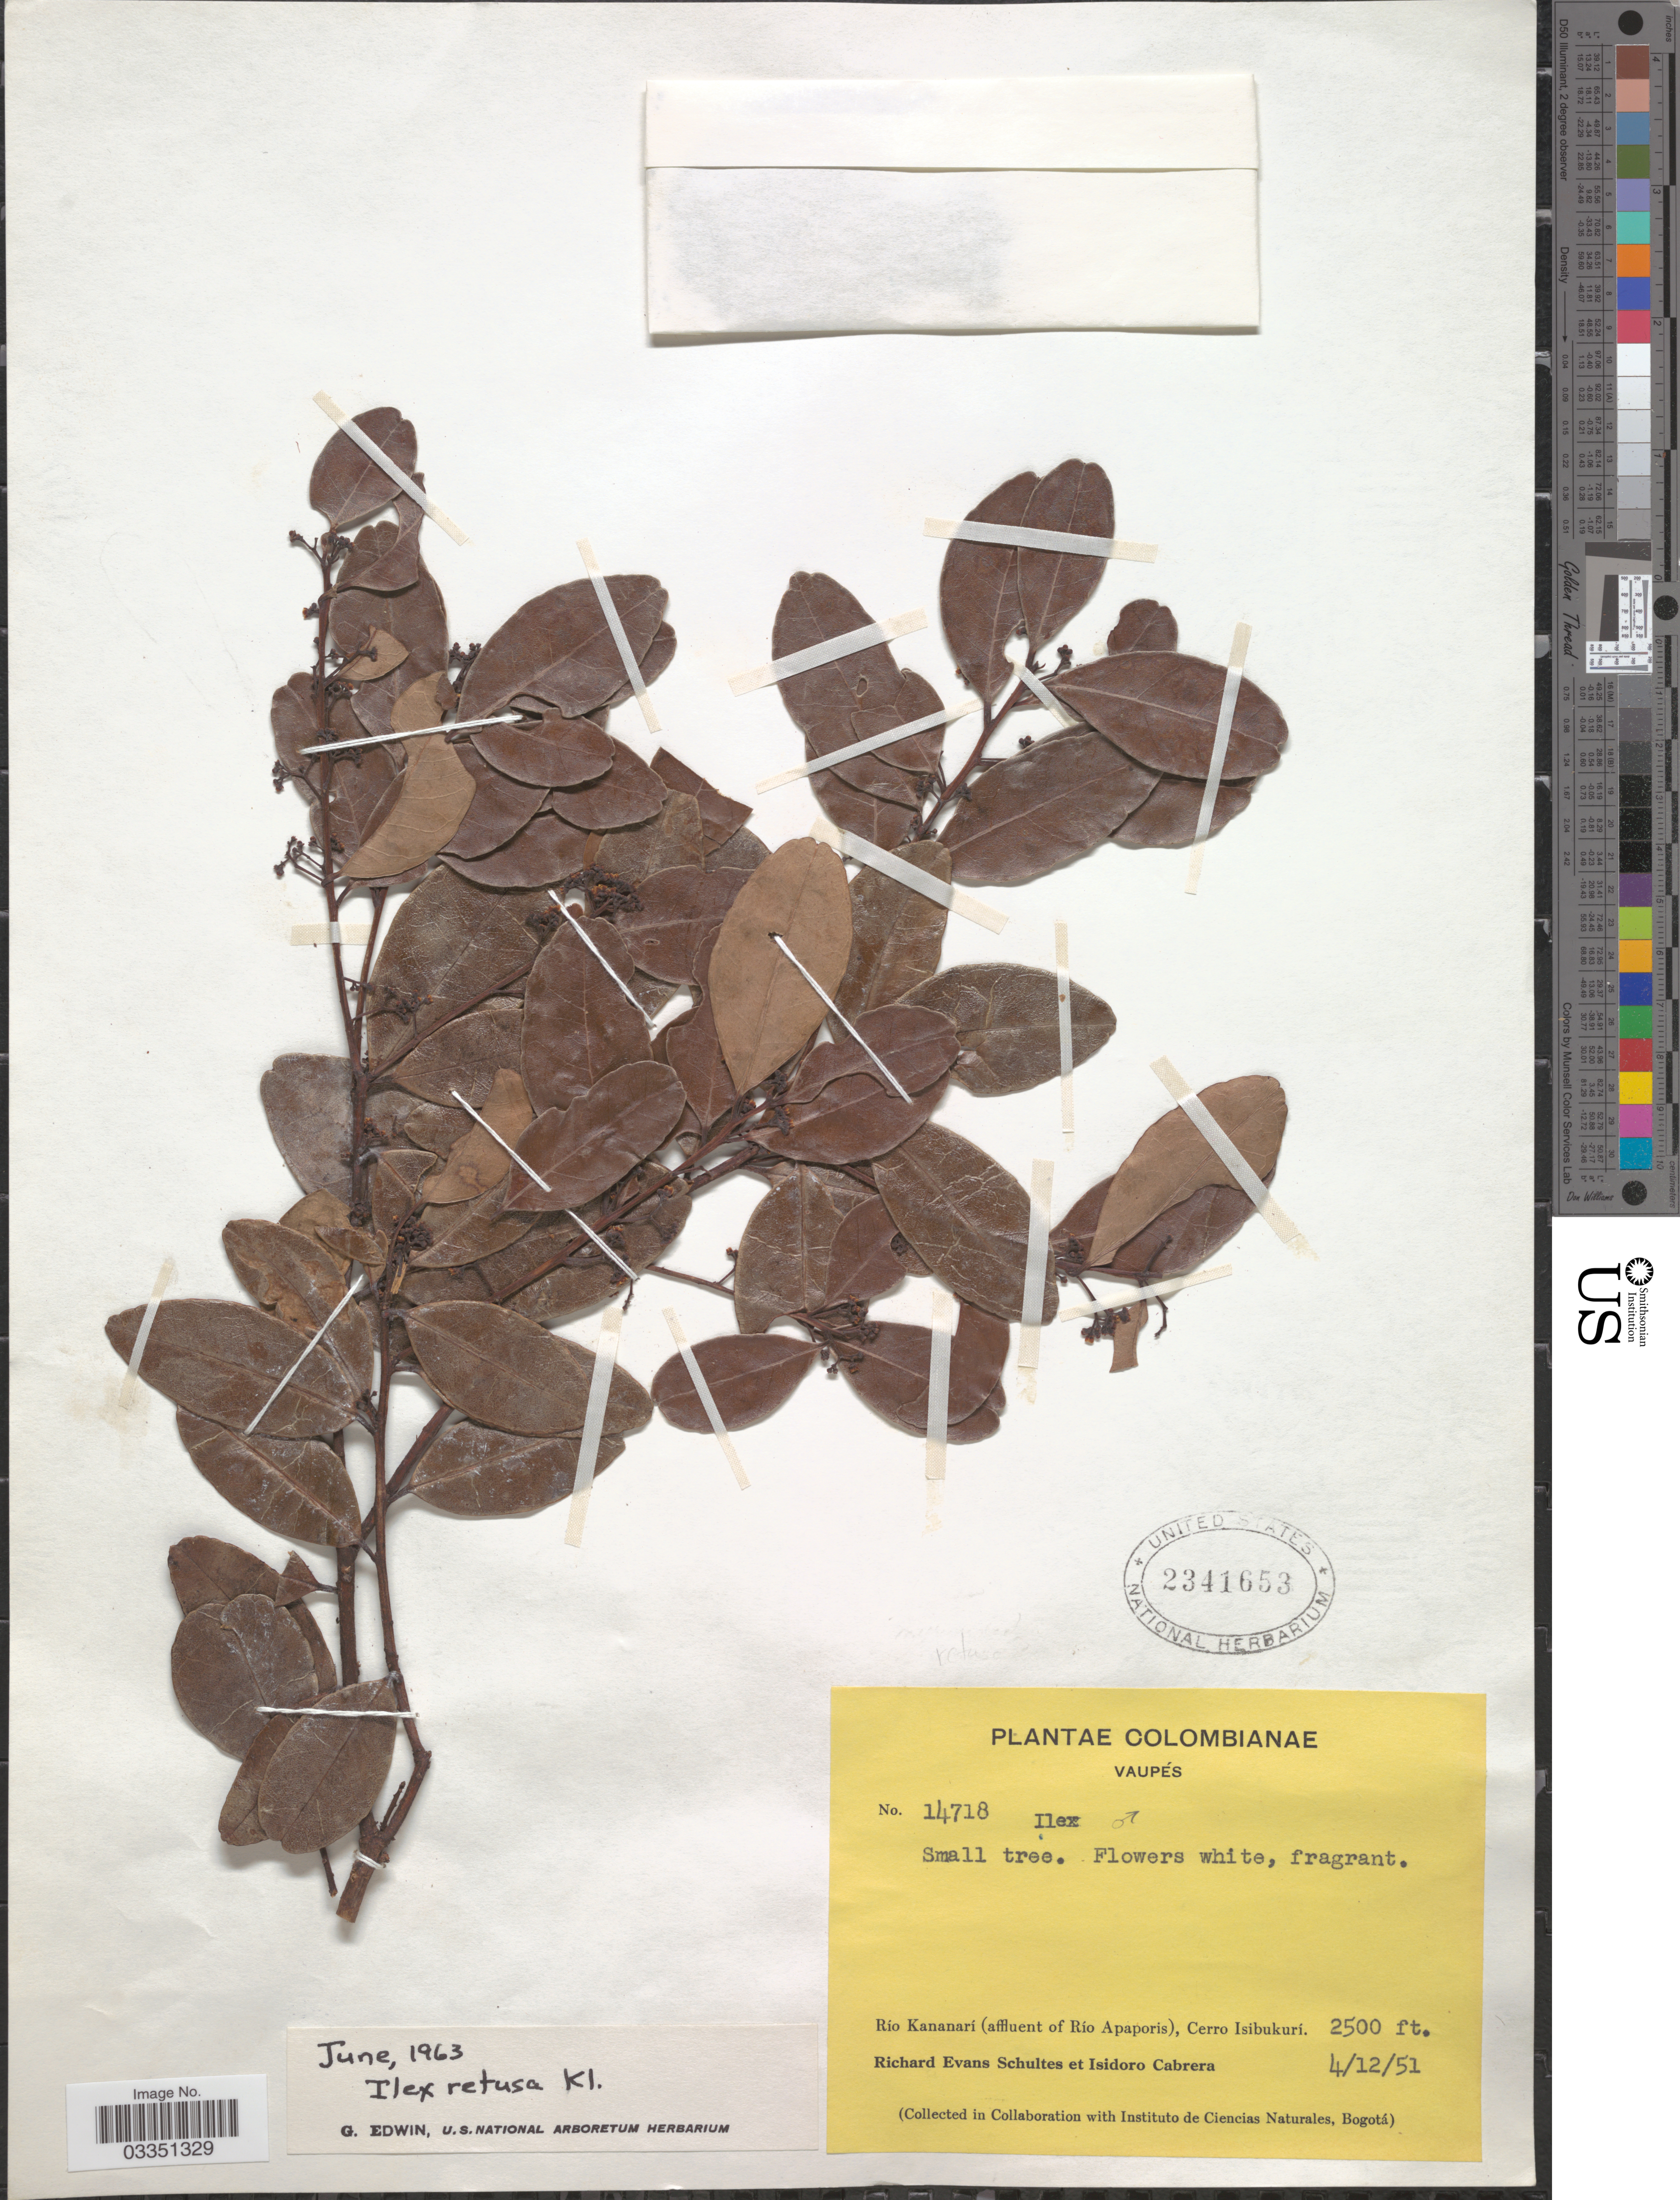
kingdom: Plantae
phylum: Tracheophyta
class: Magnoliopsida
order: Aquifoliales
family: Aquifoliaceae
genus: Ilex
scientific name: Ilex retusa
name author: Klotzsch ex Reissek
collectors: R. E. Schultes & I. Cabrera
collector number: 14718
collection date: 1951-12-04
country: Colombia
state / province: Vaupés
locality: Río Kananarí (affluent of Río Apaporis), Cerro Isibukurí.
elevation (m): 762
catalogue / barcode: US 2341653